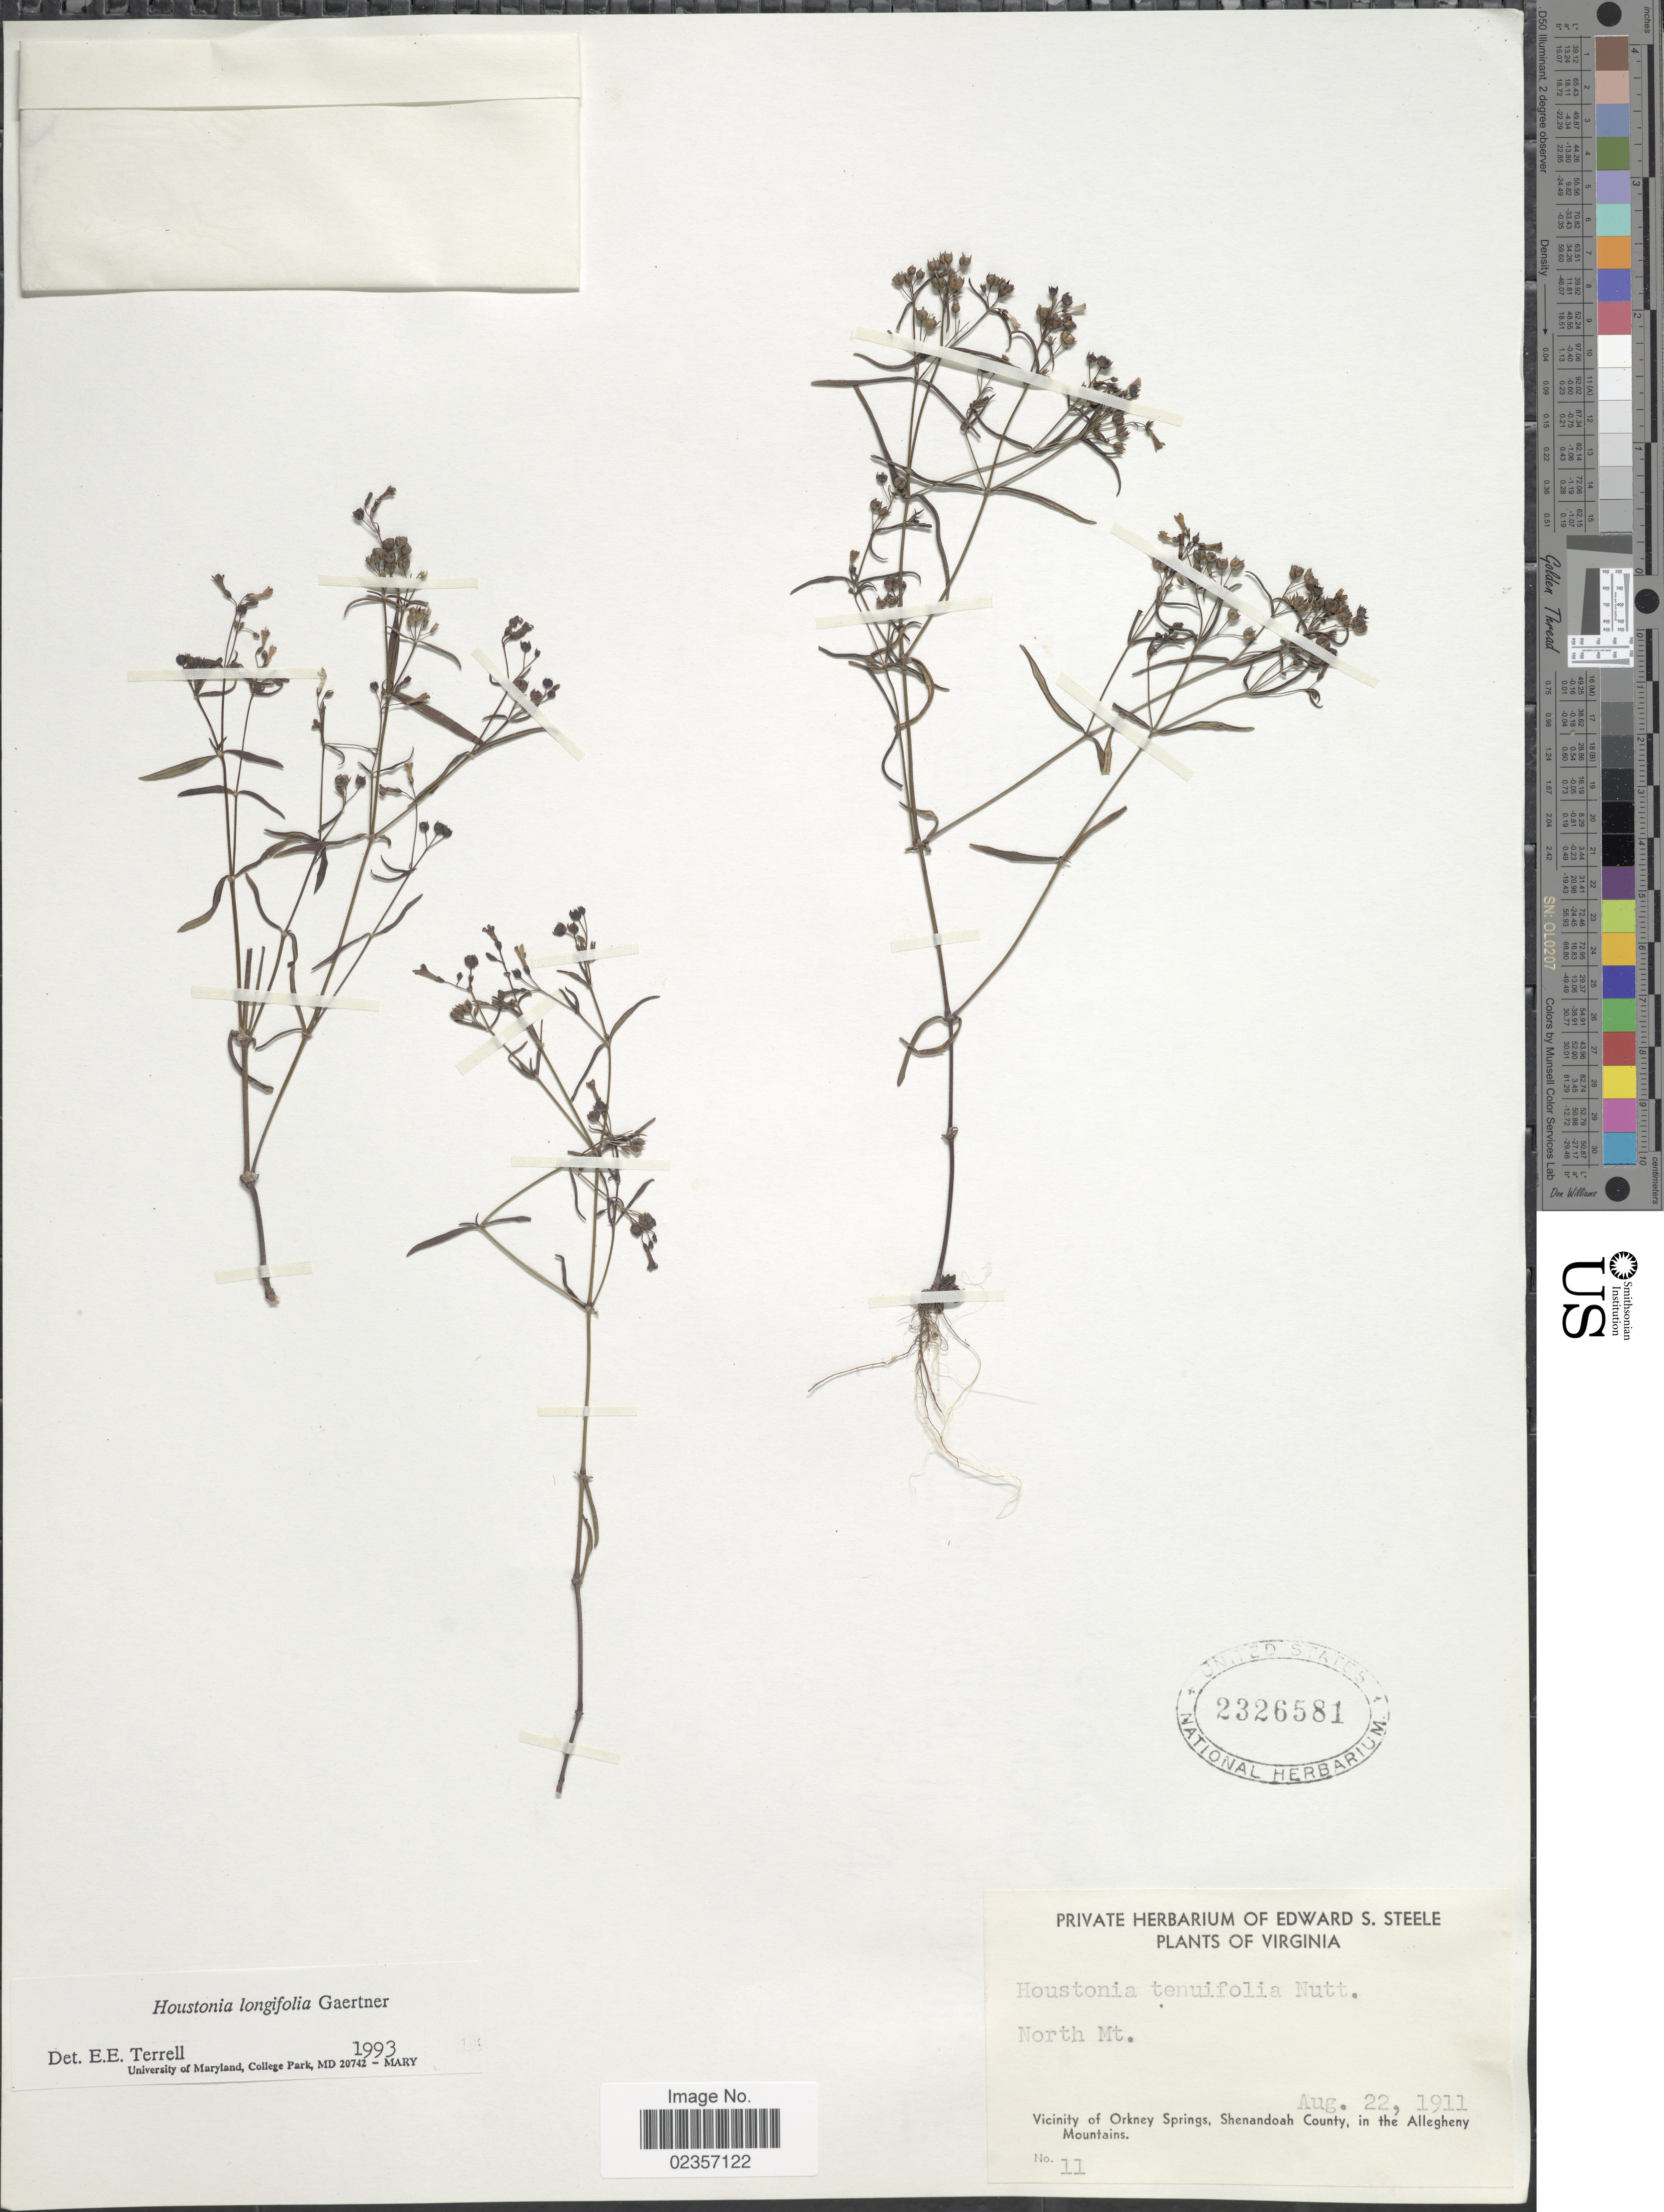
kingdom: Plantae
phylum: Tracheophyta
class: Magnoliopsida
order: Gentianales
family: Rubiaceae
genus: Houstonia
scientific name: Houstonia longifolia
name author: Gaertn.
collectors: ex herb. Edward S. Steele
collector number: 11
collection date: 1911-08-22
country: United States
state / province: Virginia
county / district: Shenandoah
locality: North Mt, Vicinity of Orkney Springs, Shenandoah County, in the Allegheny Mountains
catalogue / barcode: US 2326581